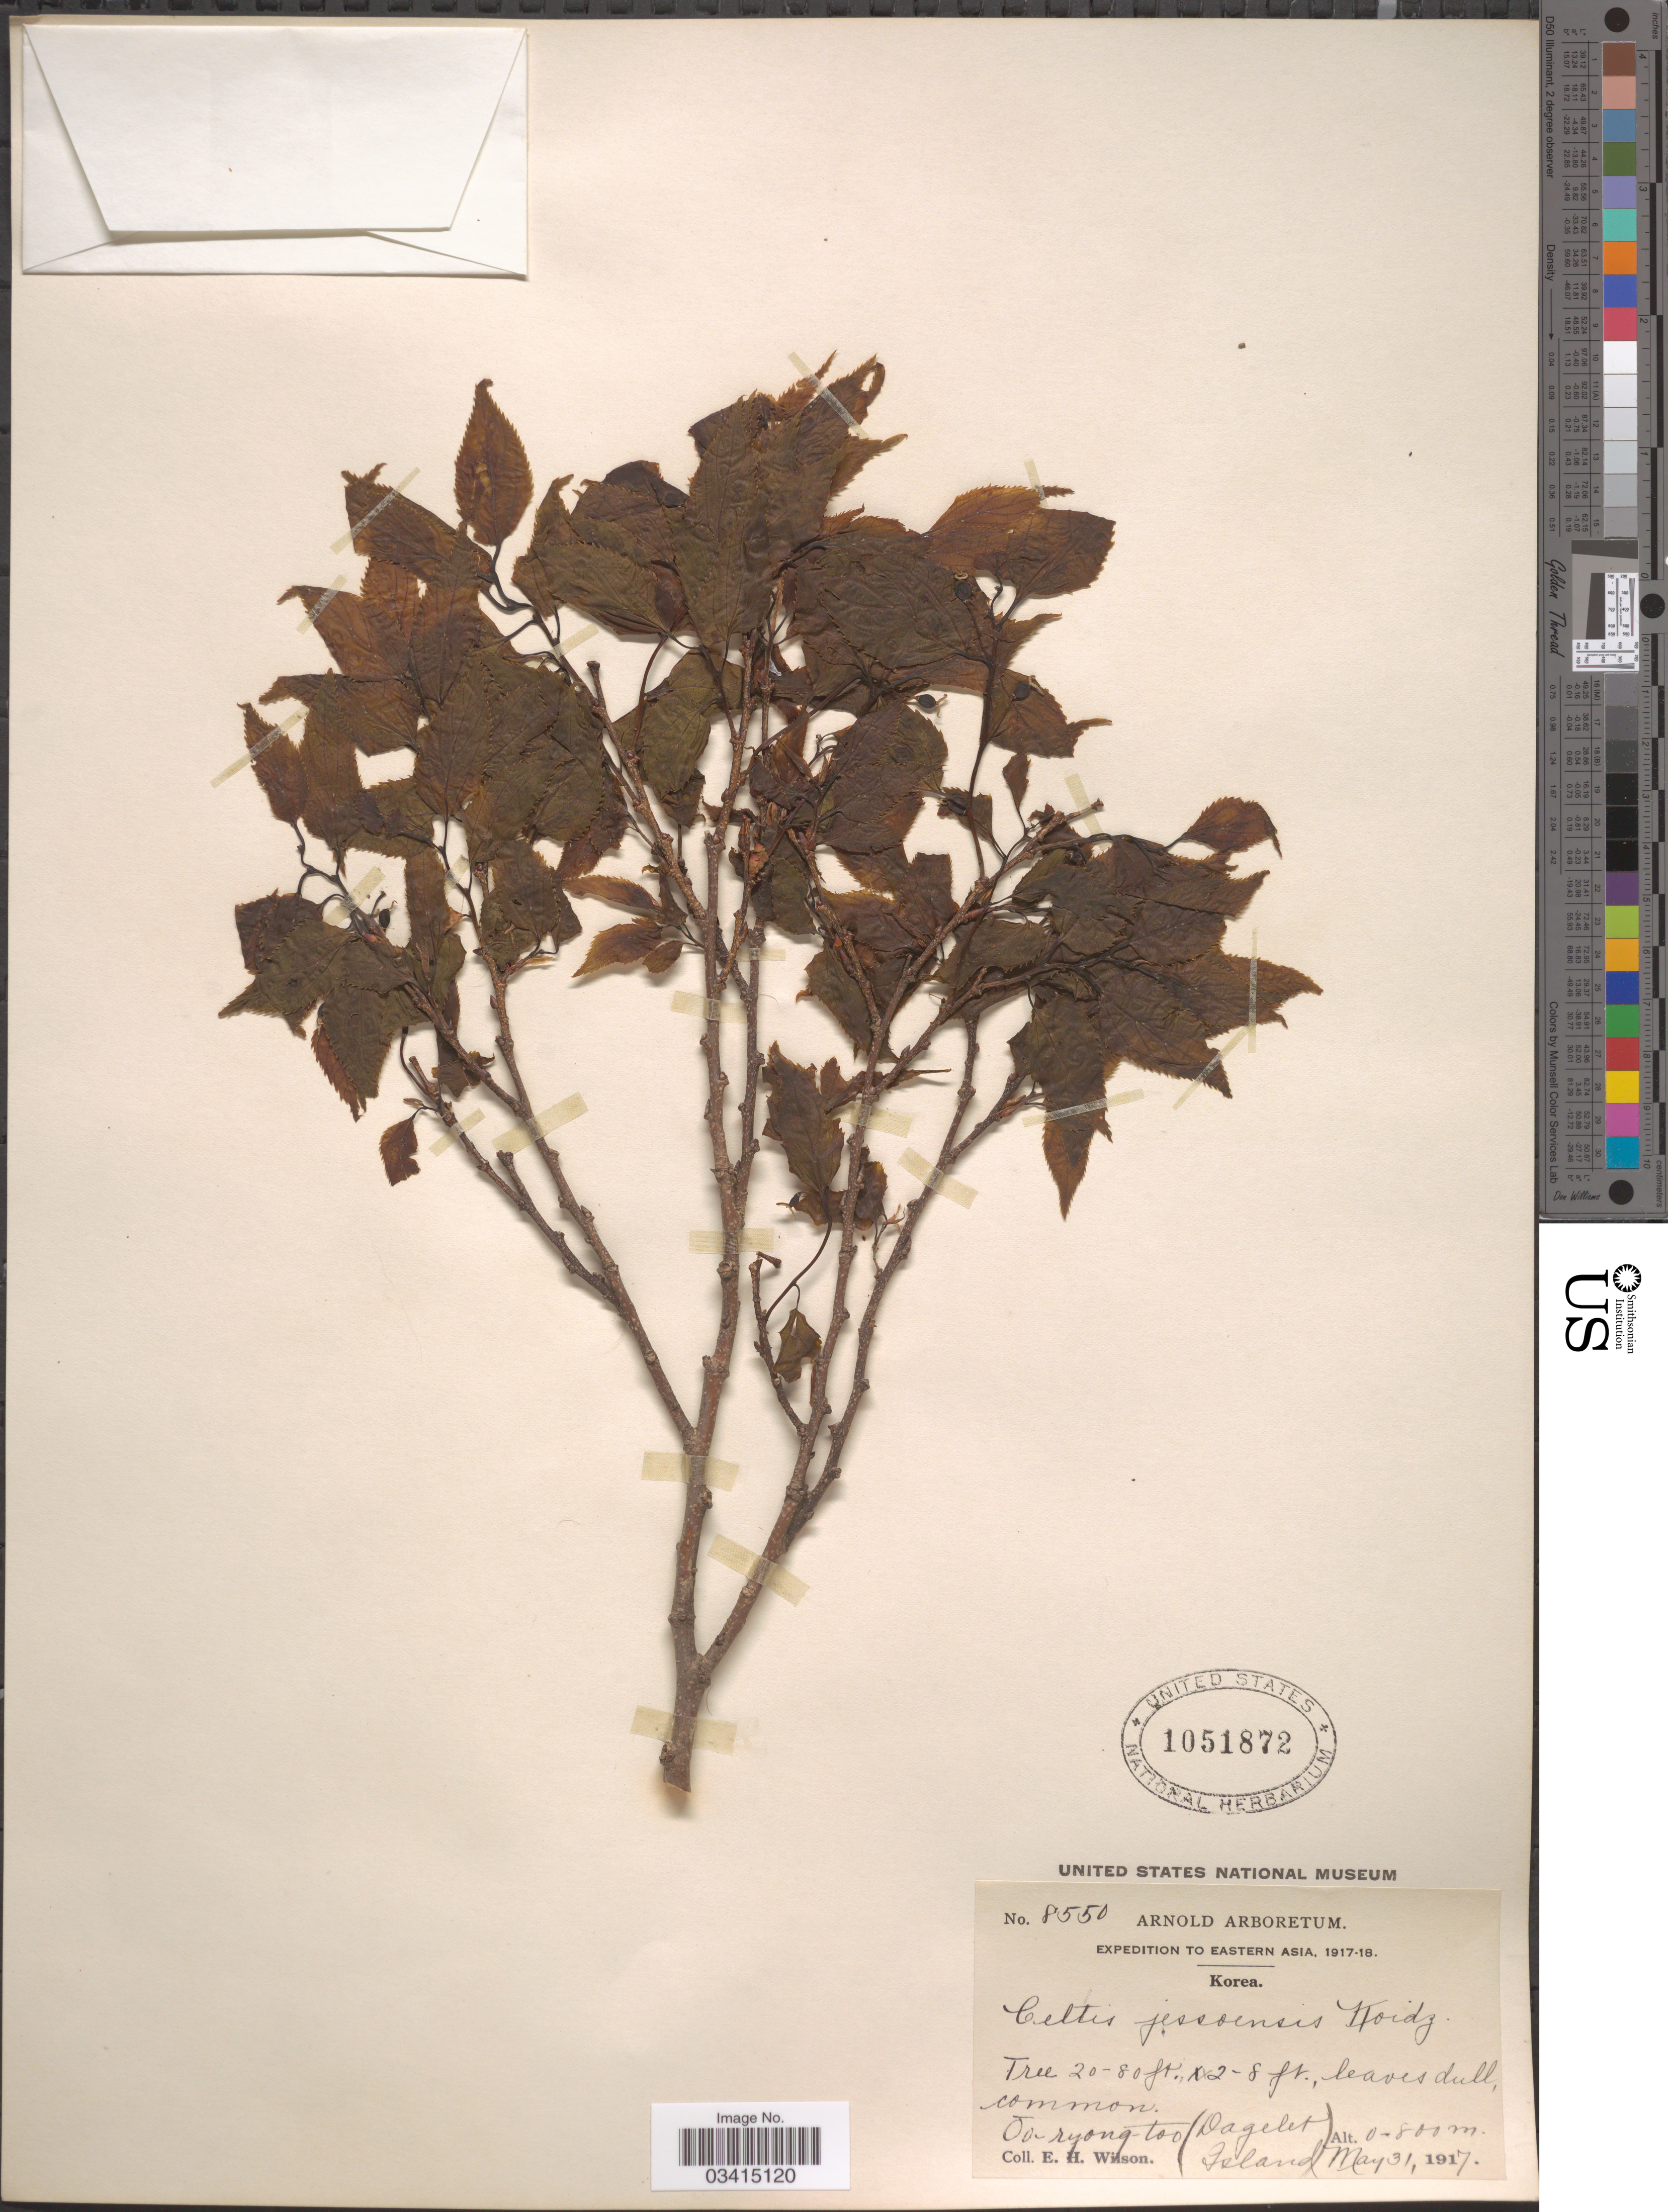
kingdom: Plantae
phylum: Tracheophyta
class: Magnoliopsida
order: Rosales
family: Cannabaceae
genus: Celtis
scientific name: Celtis jessoensis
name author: Koidz.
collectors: E. Wilson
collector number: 8550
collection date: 1917-05-31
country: South Korea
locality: Ōō-ryong-too (Dagelet Island).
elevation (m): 0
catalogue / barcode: US 1051872